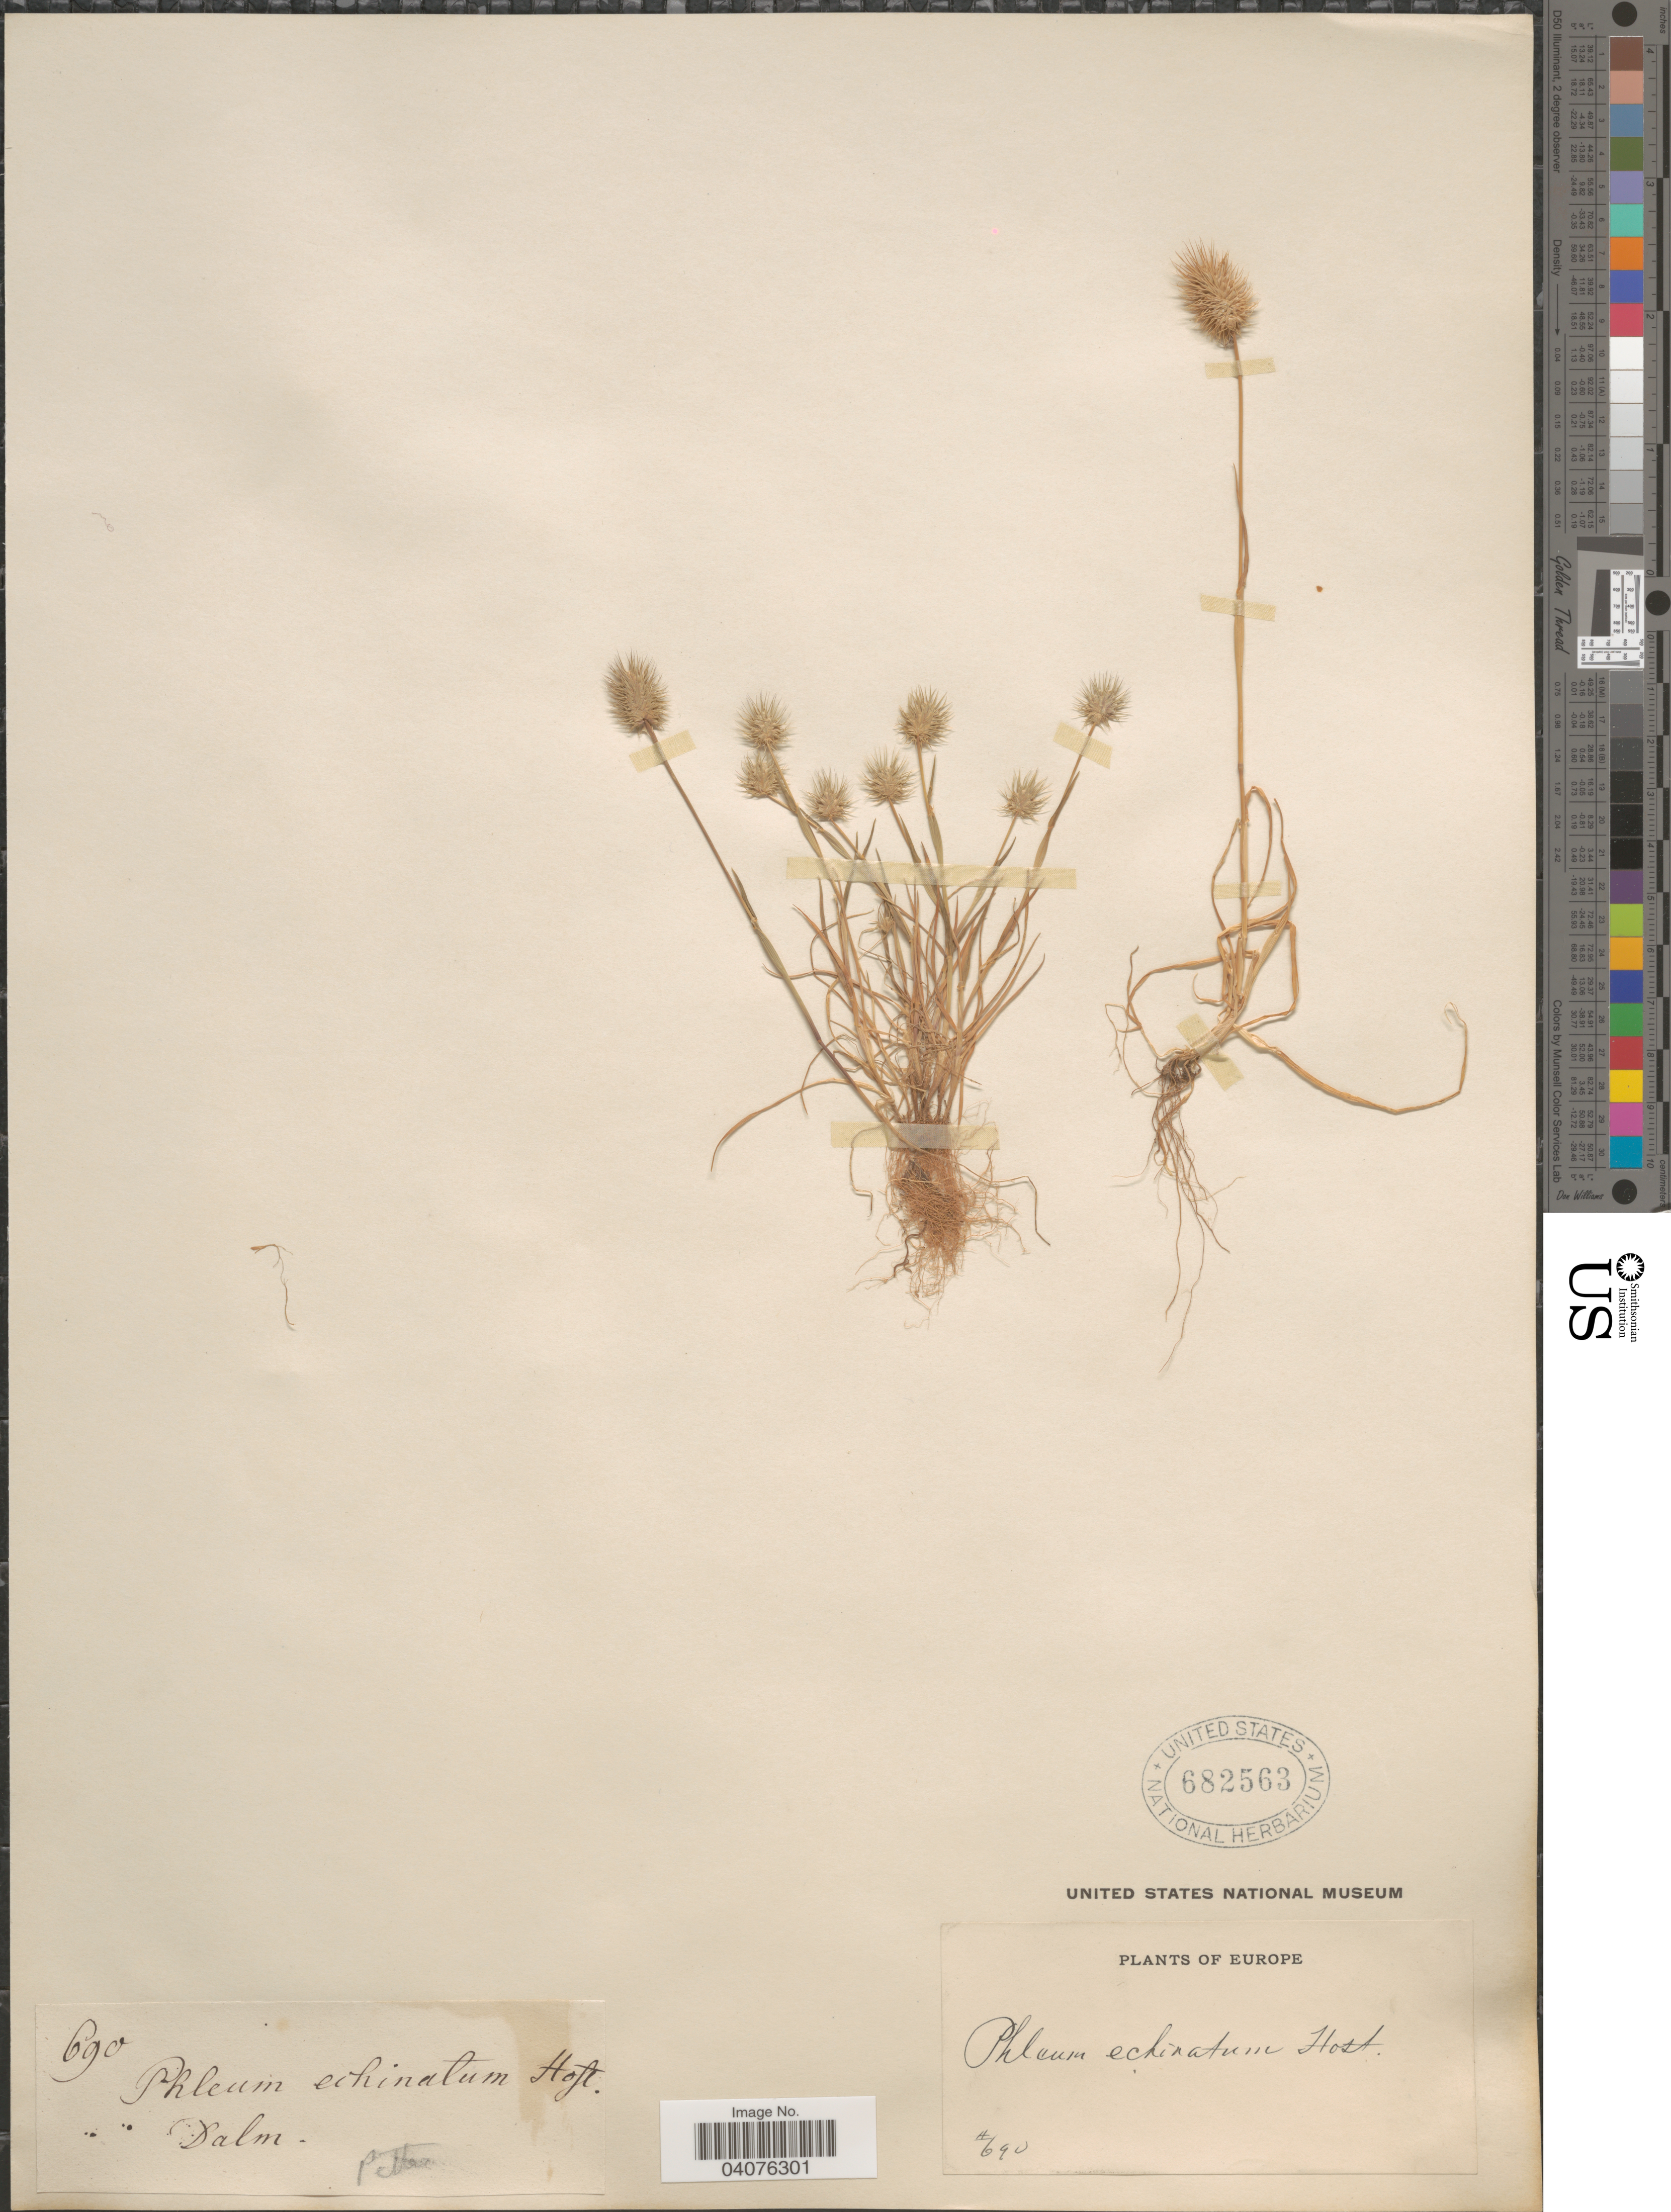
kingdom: Plantae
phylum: Tracheophyta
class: Liliopsida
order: Poales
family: Poaceae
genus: Phleum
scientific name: Phleum echinatum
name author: Host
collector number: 690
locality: Europe. Dalm.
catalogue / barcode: US 682563